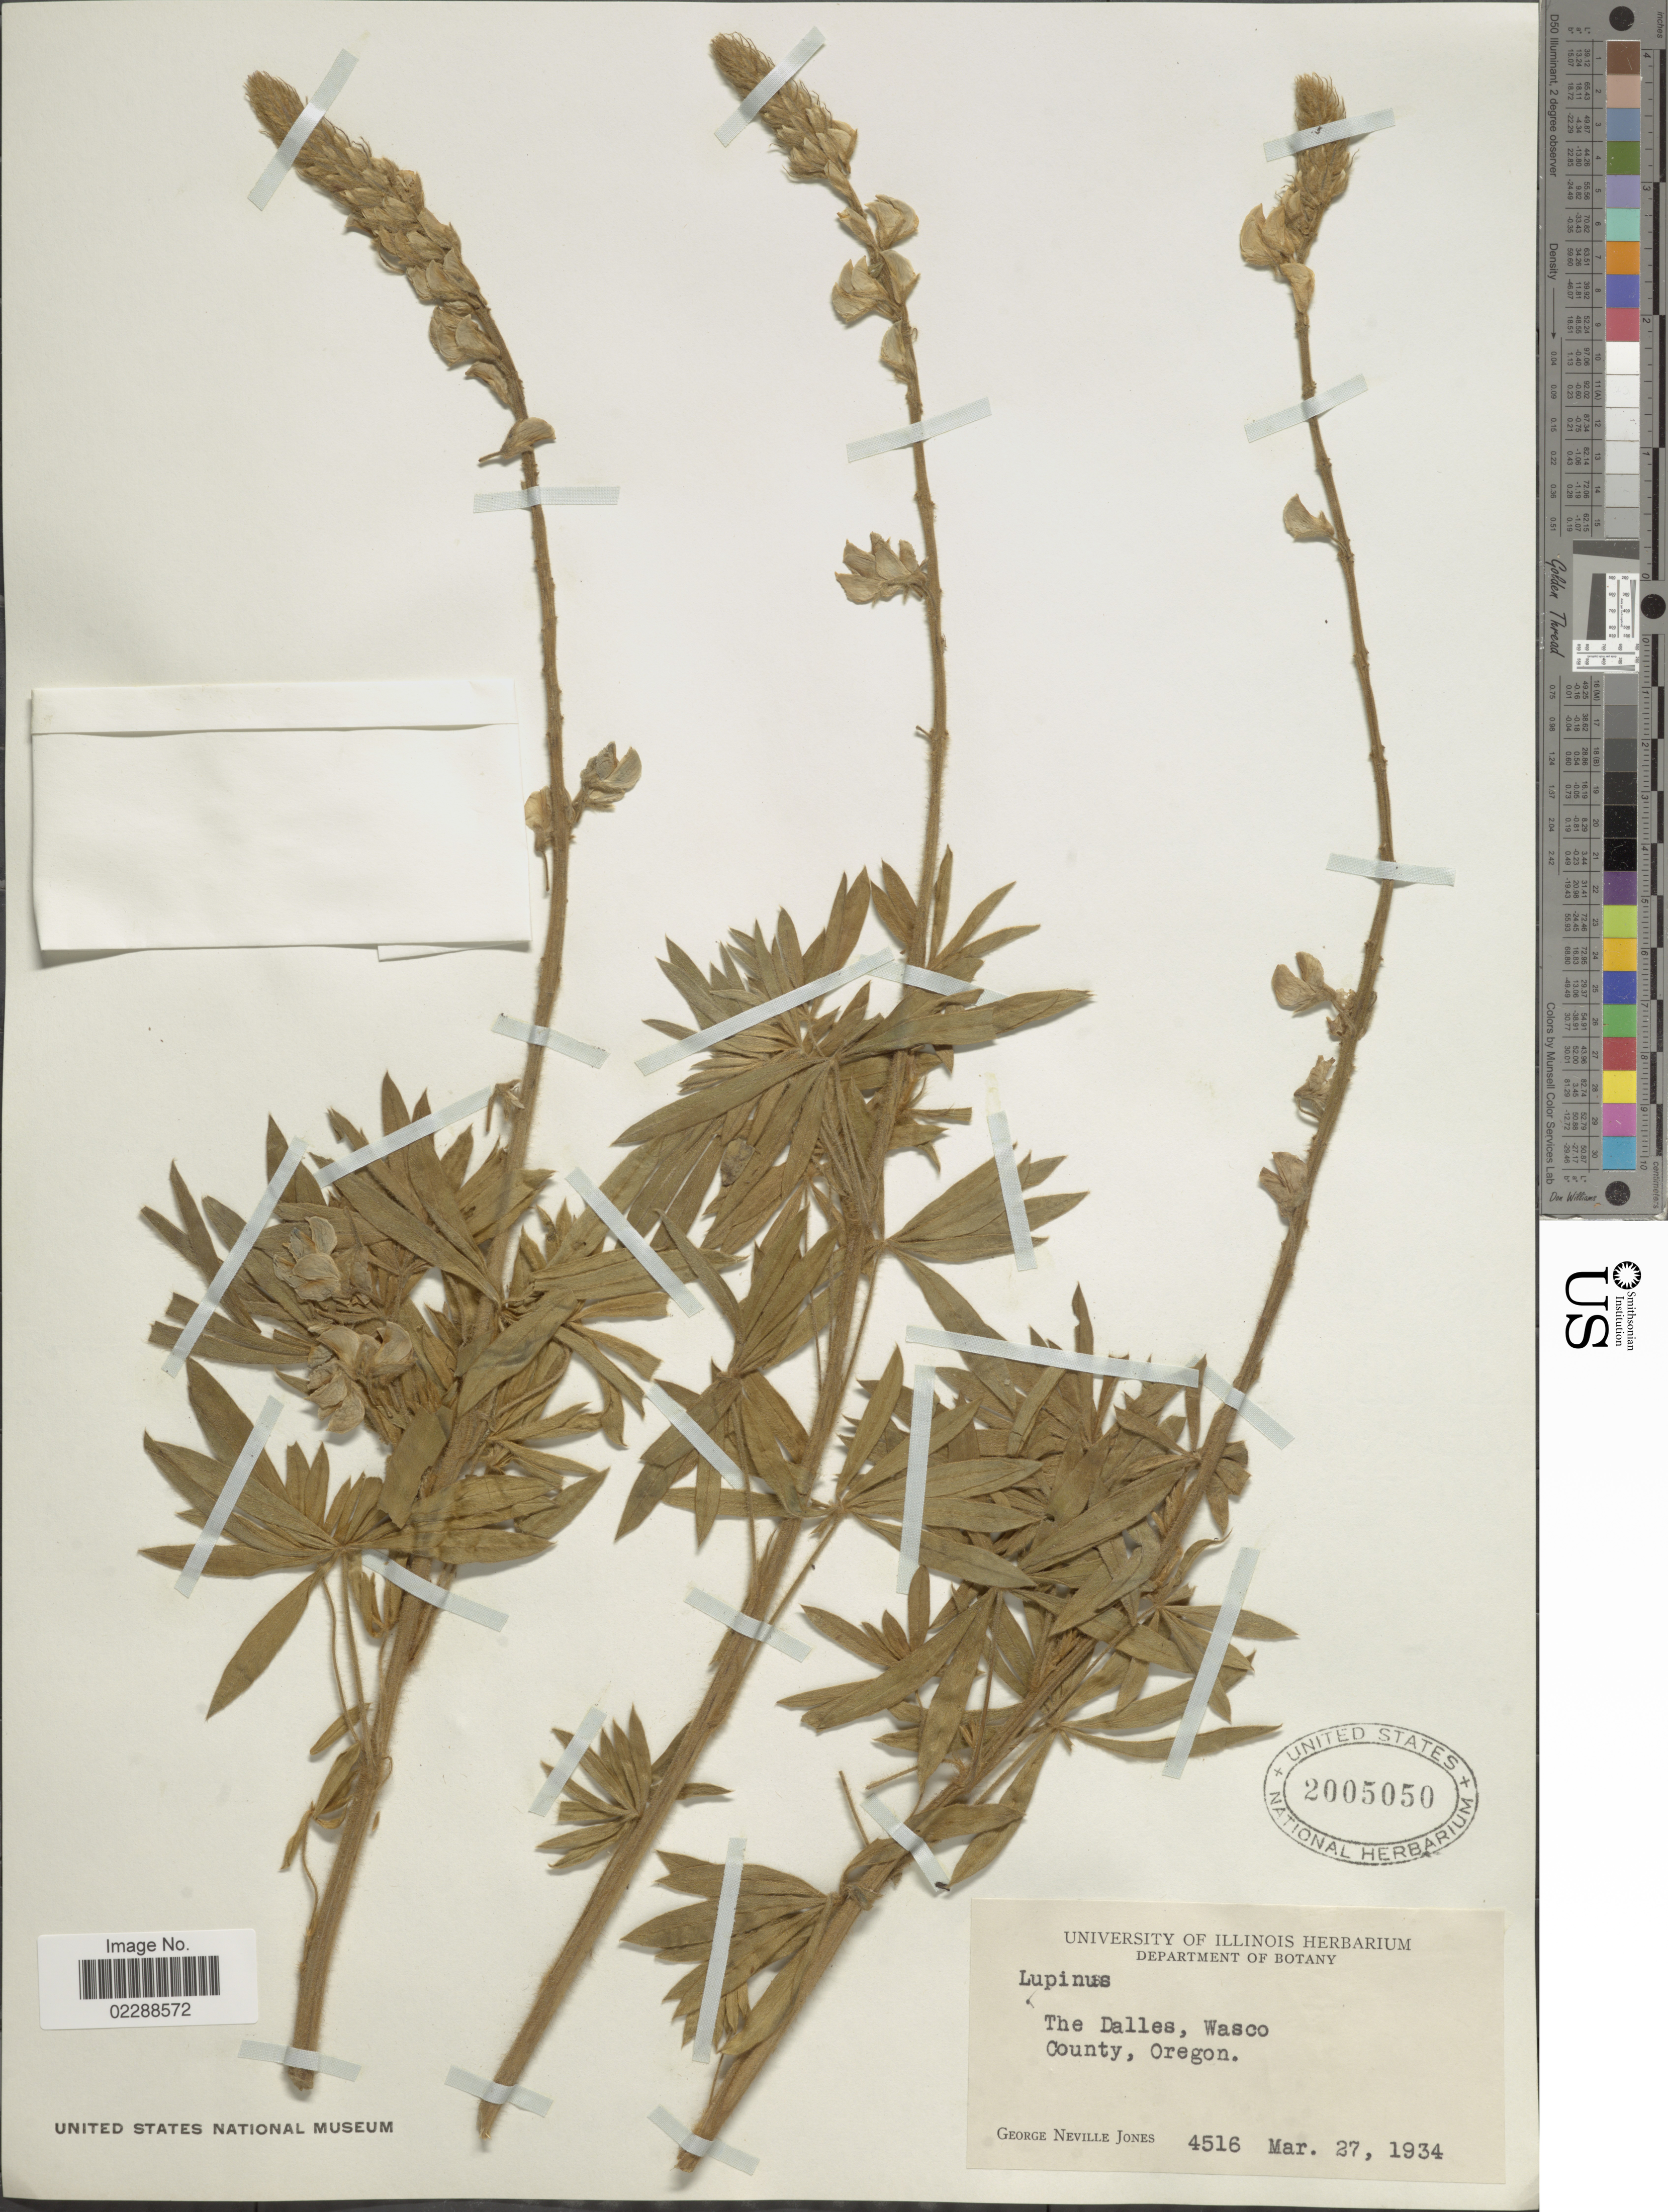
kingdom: Plantae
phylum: Tracheophyta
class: Magnoliopsida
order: Fabales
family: Fabaceae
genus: Lupinus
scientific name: Lupinus sp.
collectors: G. N. Jones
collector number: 4516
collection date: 1934-03-27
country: United States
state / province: Oregon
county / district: Wasco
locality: The Dalles, Wasco County, Oregon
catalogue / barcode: US 2005050